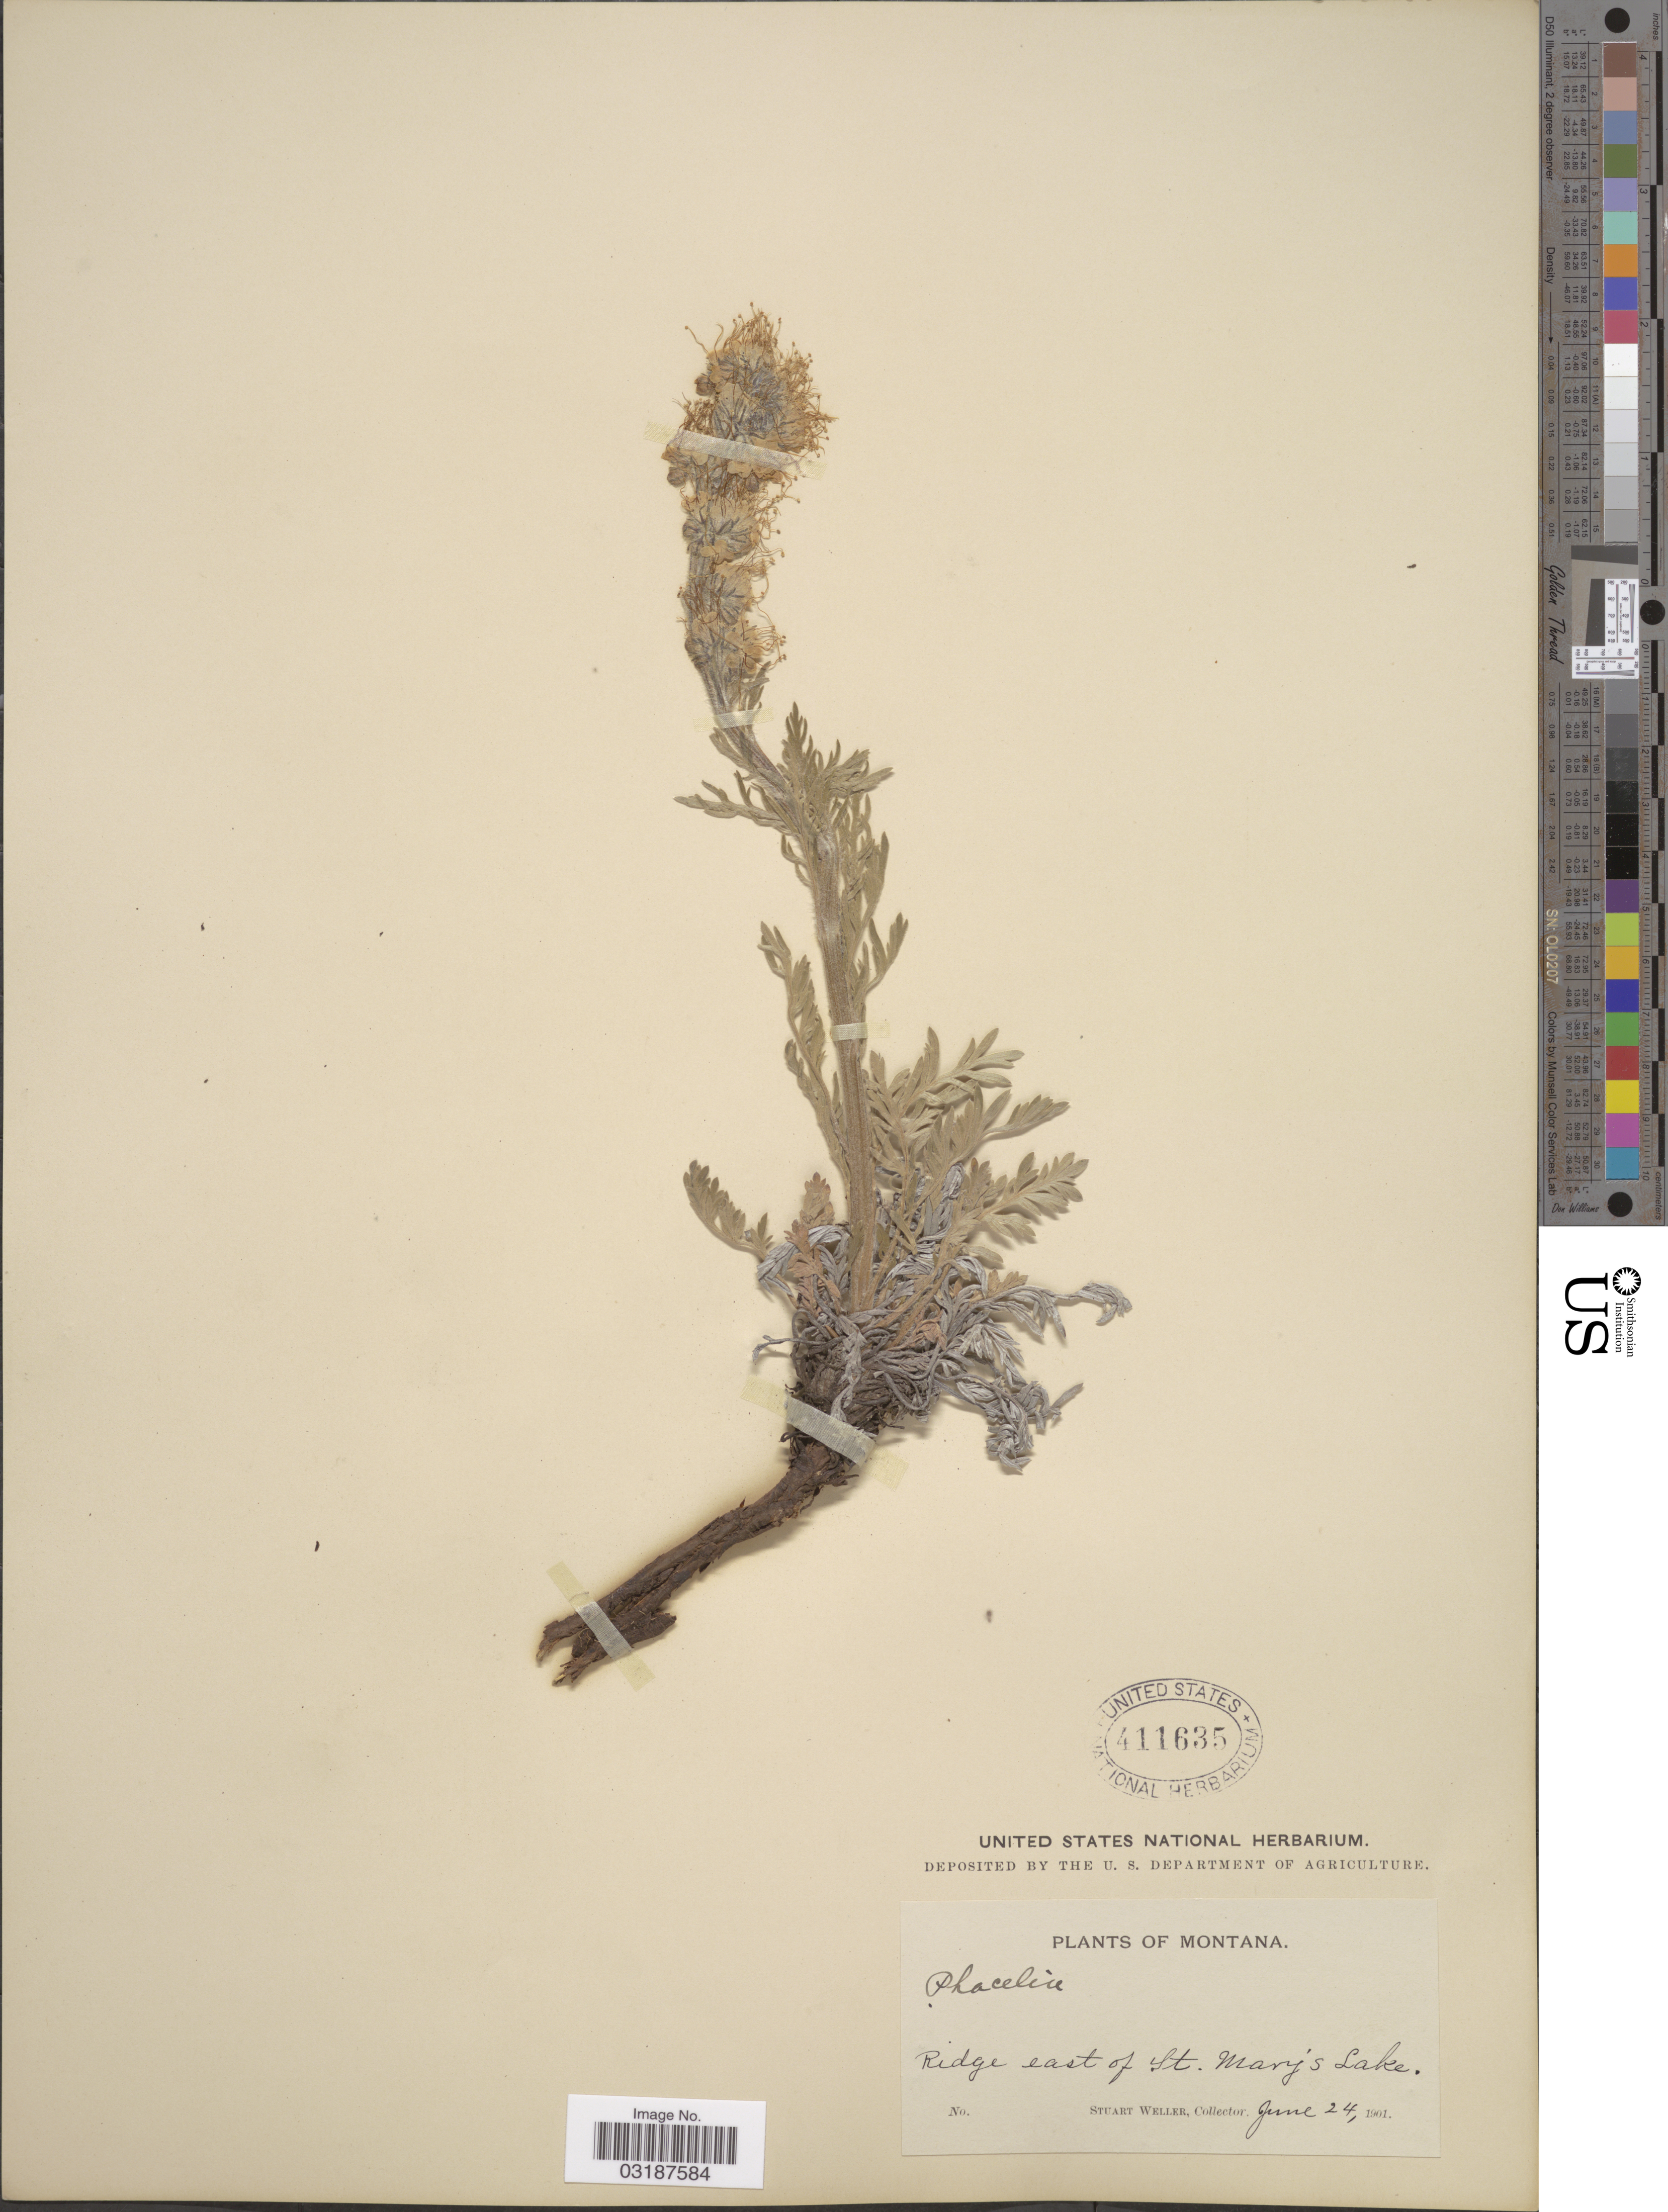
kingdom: Plantae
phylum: Tracheophyta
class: Magnoliopsida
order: Boraginales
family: Hydrophyllaceae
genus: Phacelia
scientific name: Phacelia sericea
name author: (Graham) A. Gray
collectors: S. Weller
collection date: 1901-06-24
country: United States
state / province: Montana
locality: Ridge east of St. Mary's Lake.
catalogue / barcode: US 411635